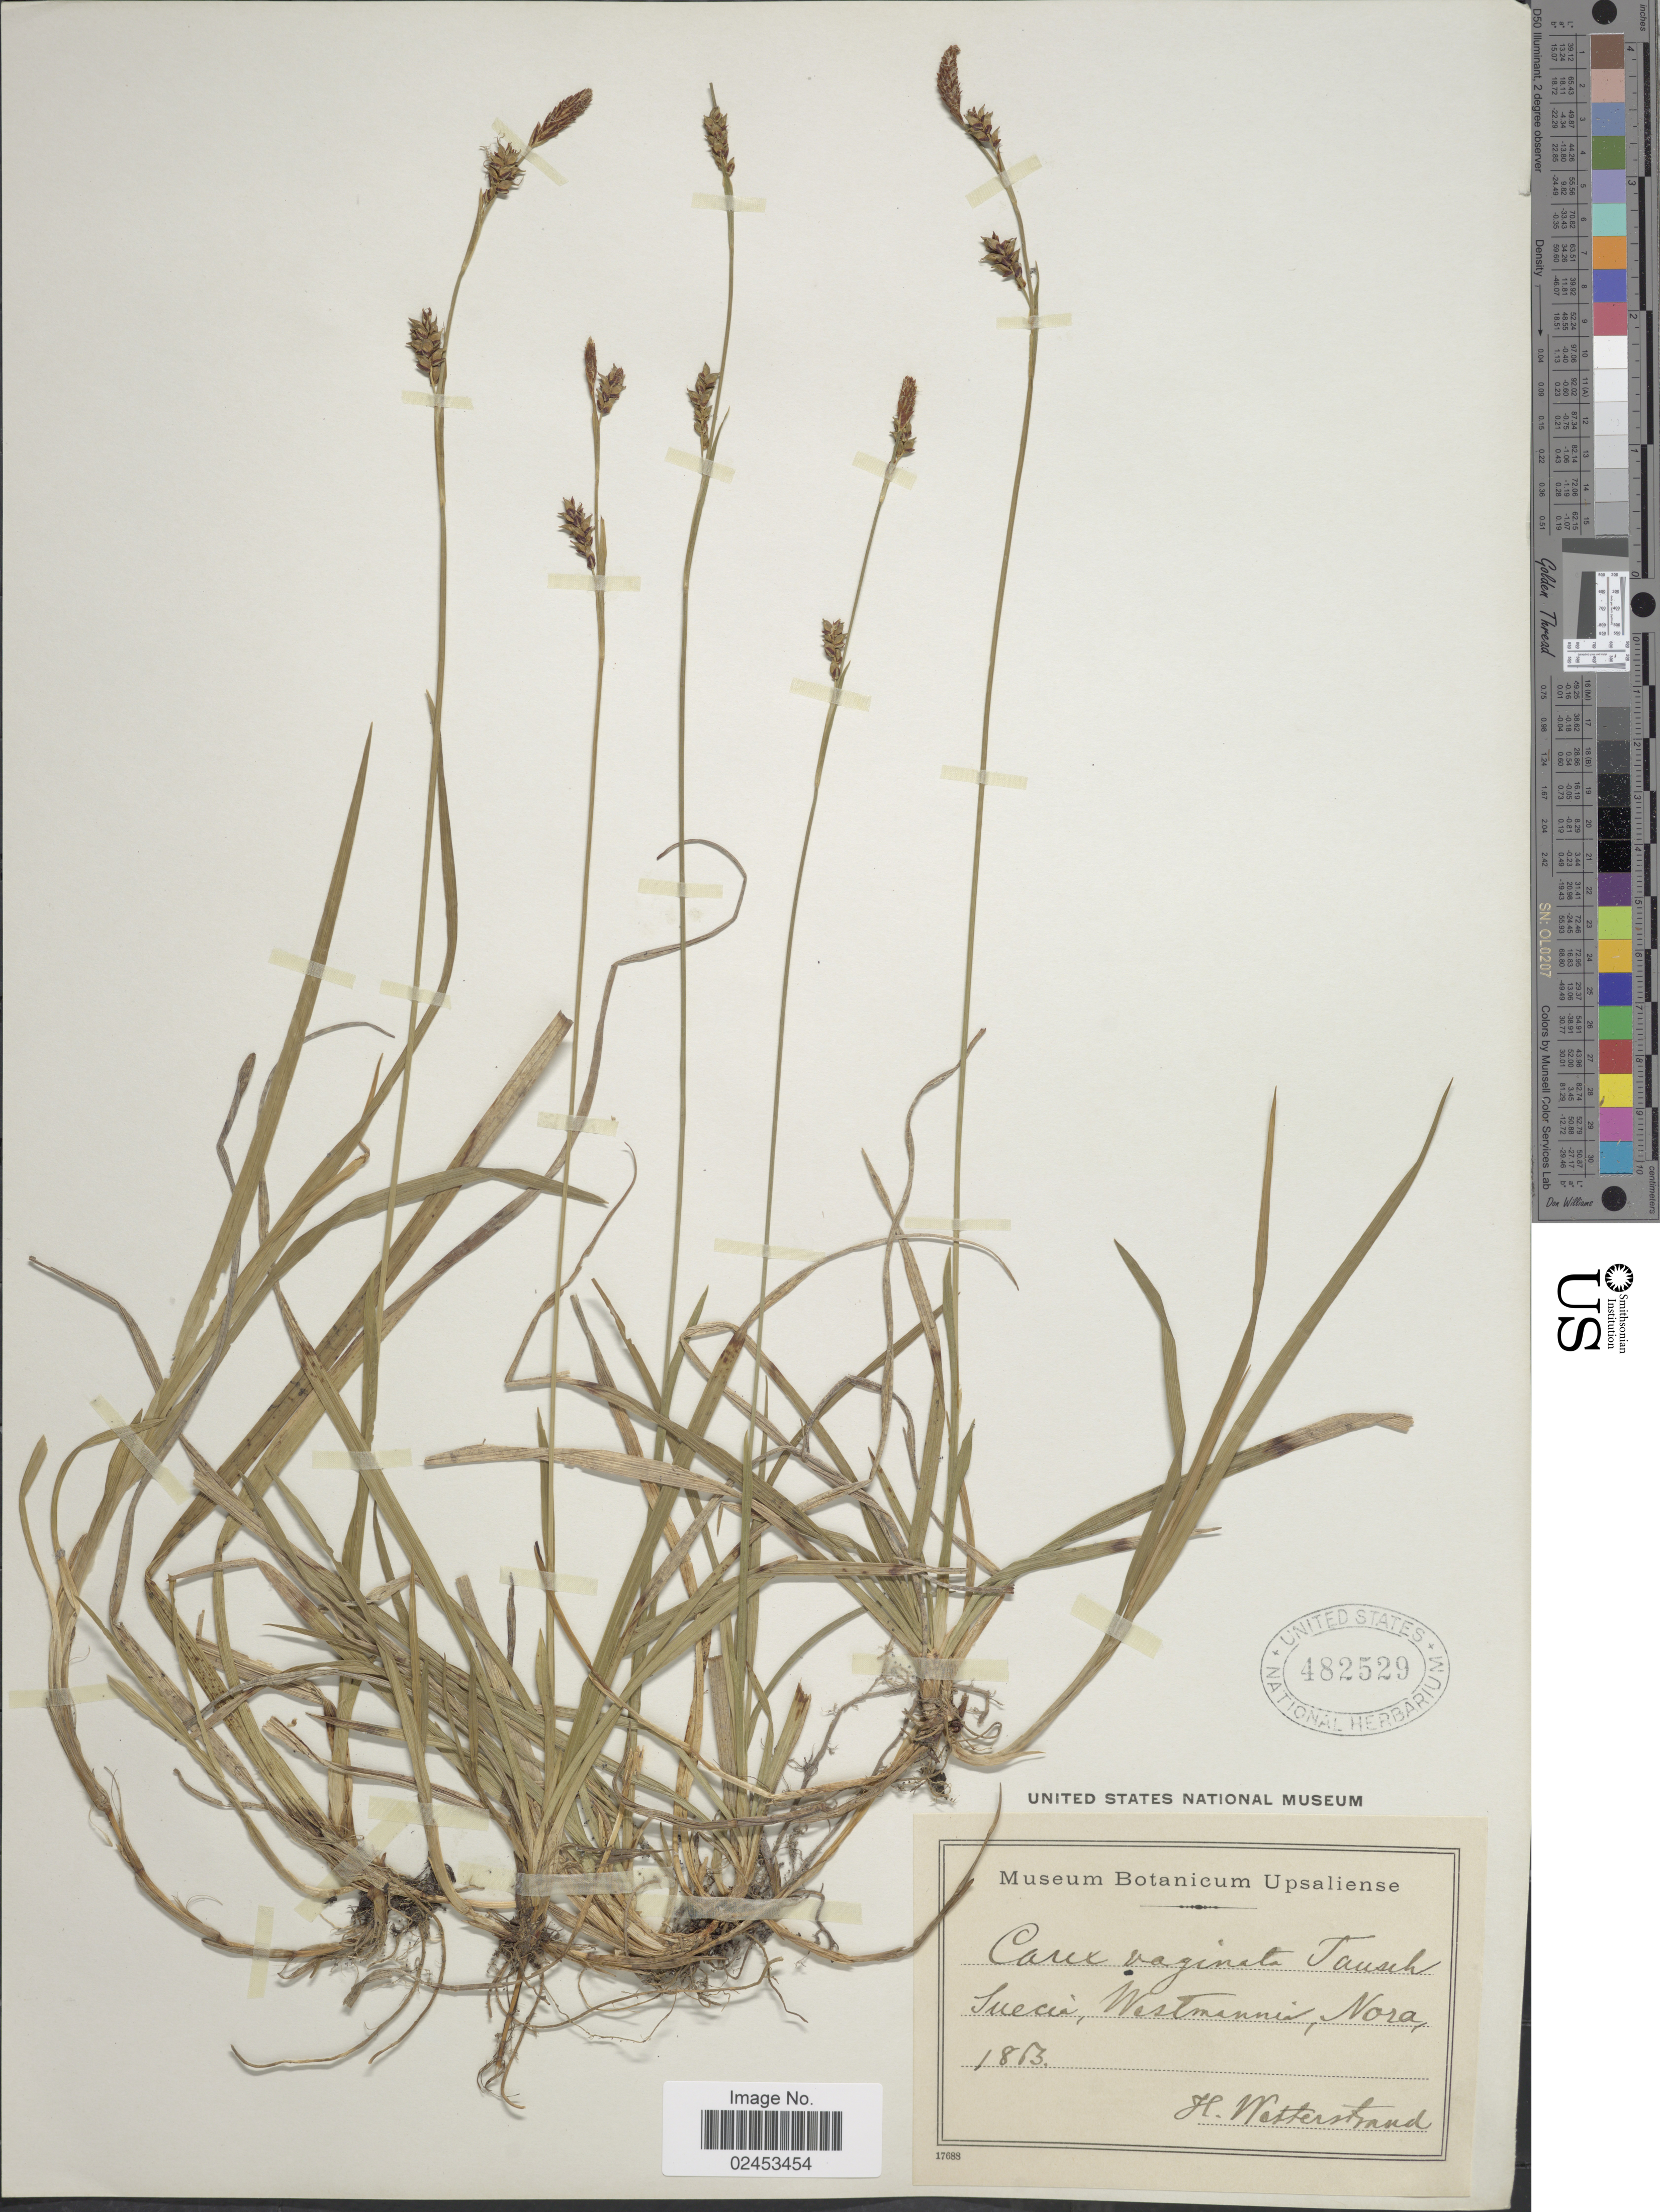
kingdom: Plantae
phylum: Tracheophyta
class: Liliopsida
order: Poales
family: Cyperaceae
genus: Carex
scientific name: Carex vaginata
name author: Tausch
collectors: H. Wetterstrand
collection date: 1863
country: Sweden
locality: Suecia, Westmannia, Nora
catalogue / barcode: US 482529